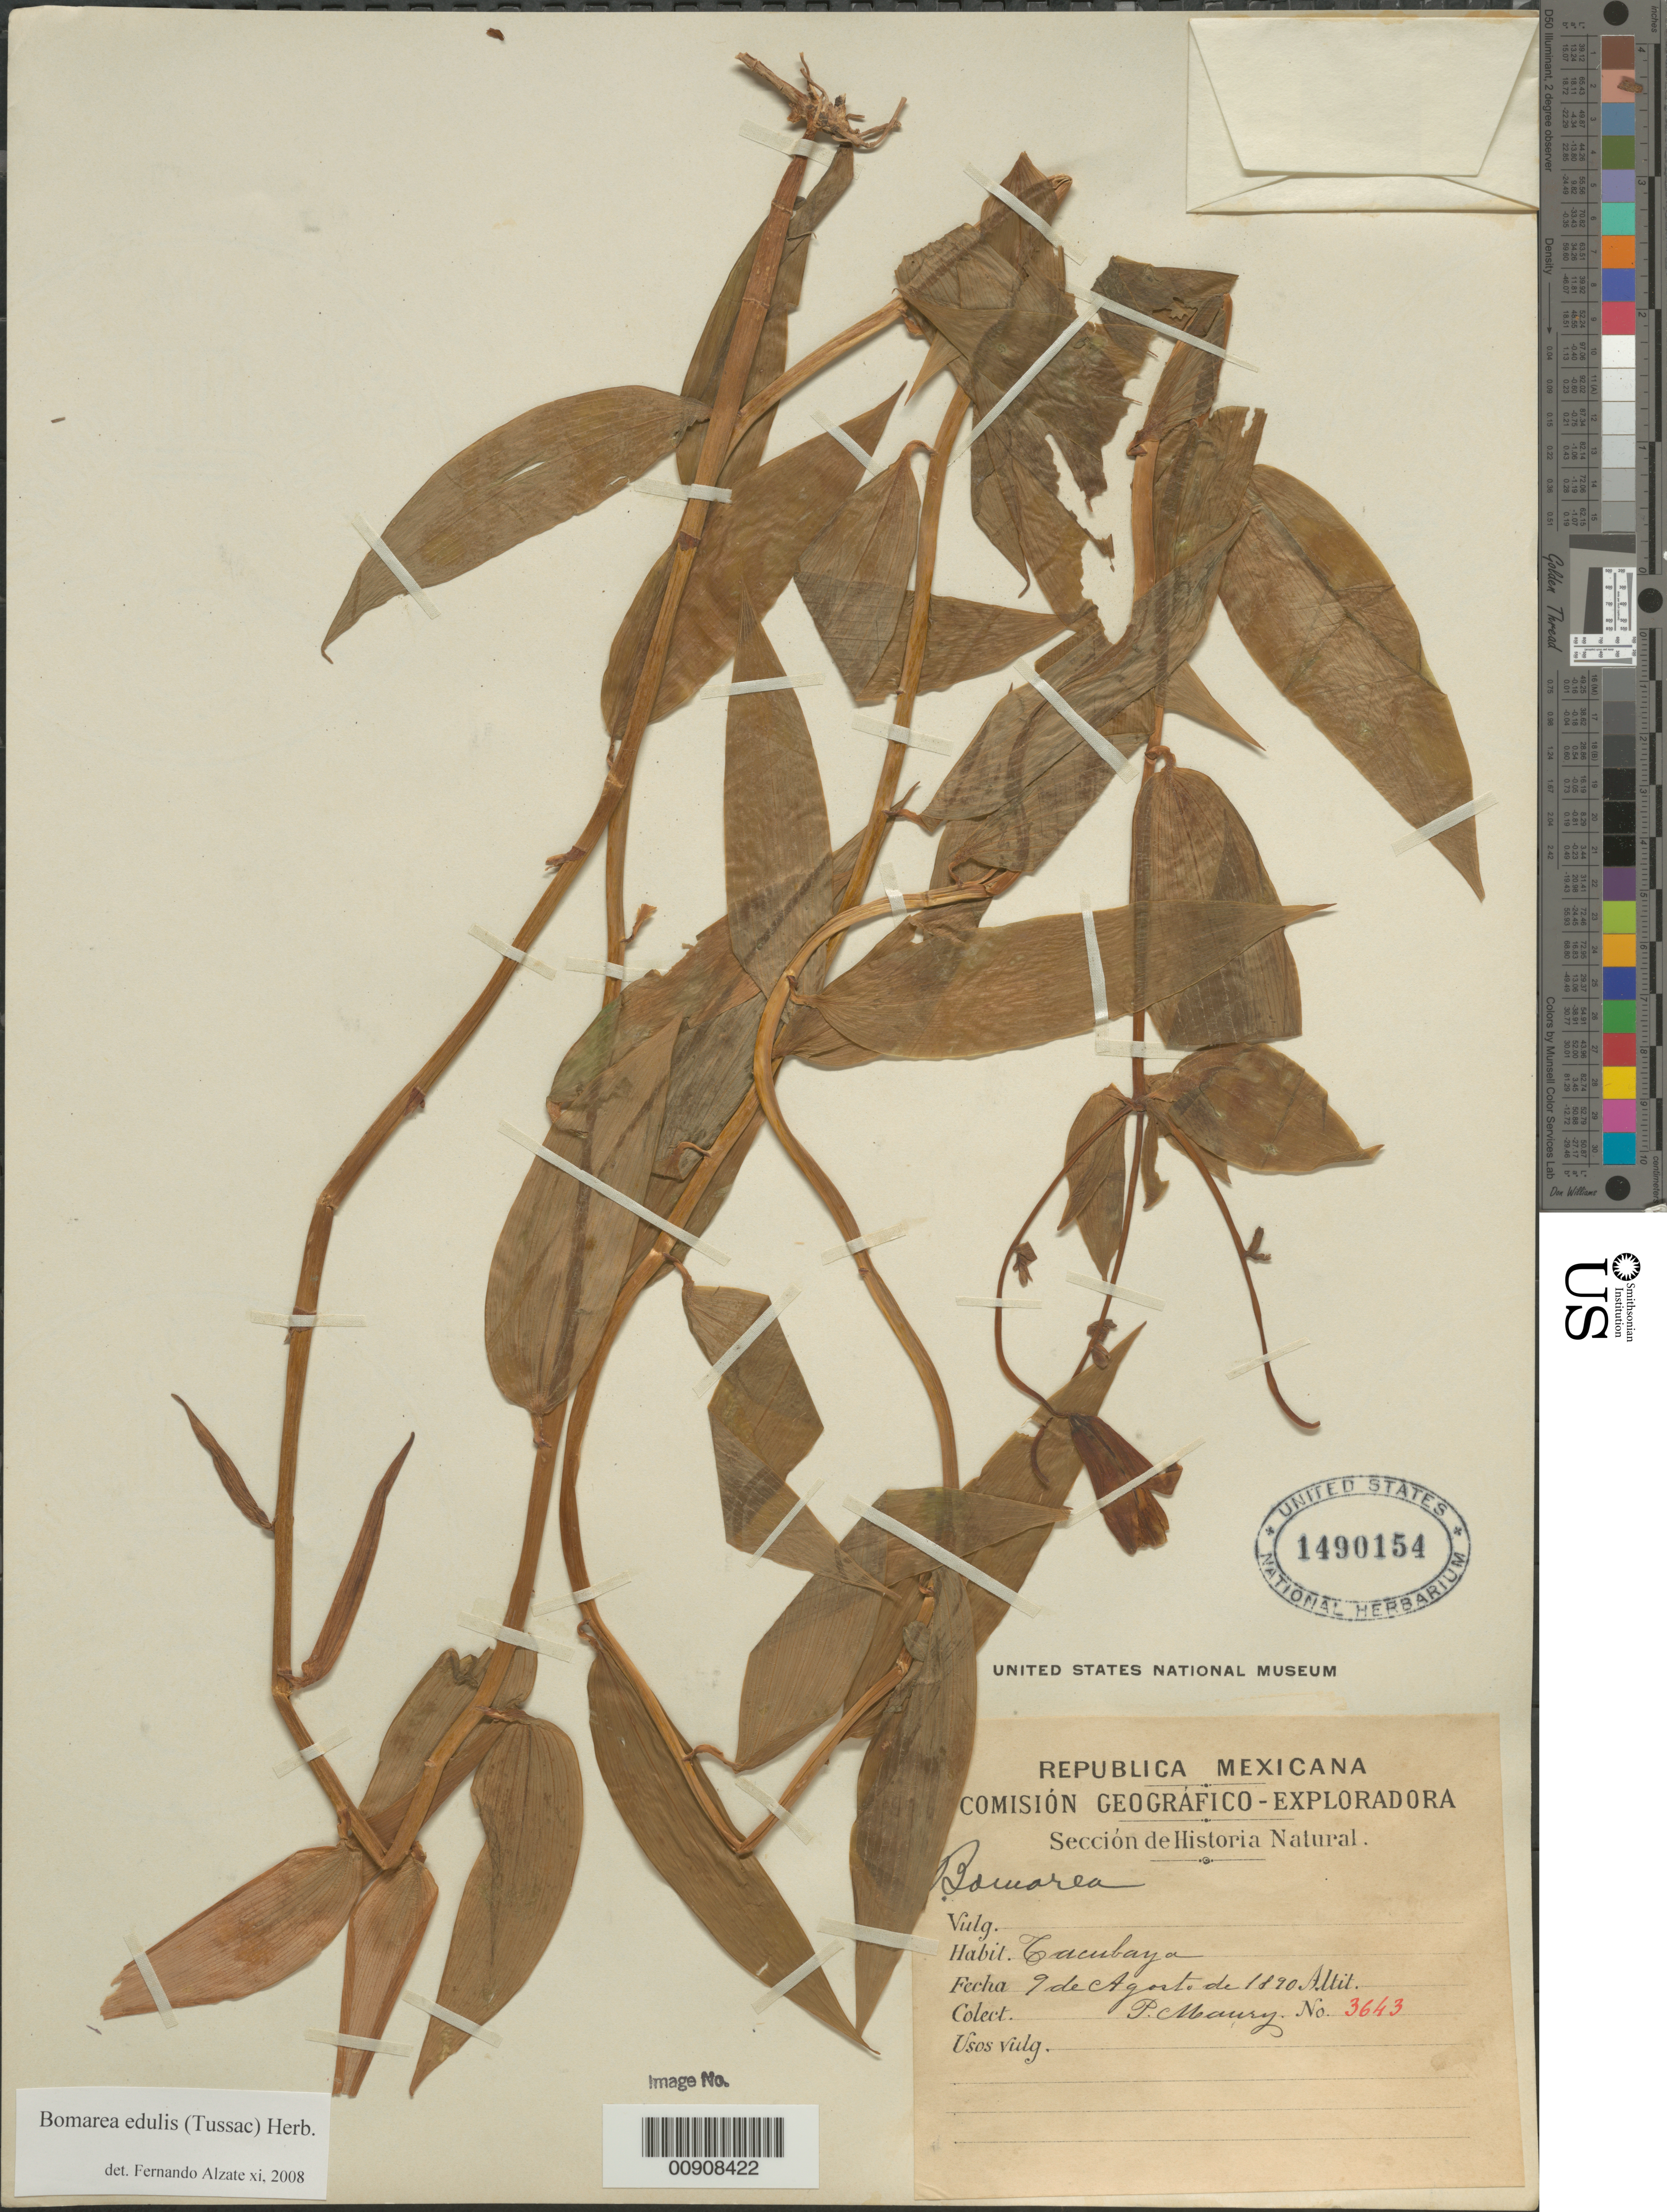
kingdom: Plantae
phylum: Tracheophyta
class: Liliopsida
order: Liliales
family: Alstroemeriaceae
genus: Bomarea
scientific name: Bomarea sp.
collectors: P. J. Maury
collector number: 3643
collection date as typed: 09 Aug 1890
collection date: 1890-08-09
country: Mexico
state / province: Distrito Federal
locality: Tacubaya.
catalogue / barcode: US 1490154